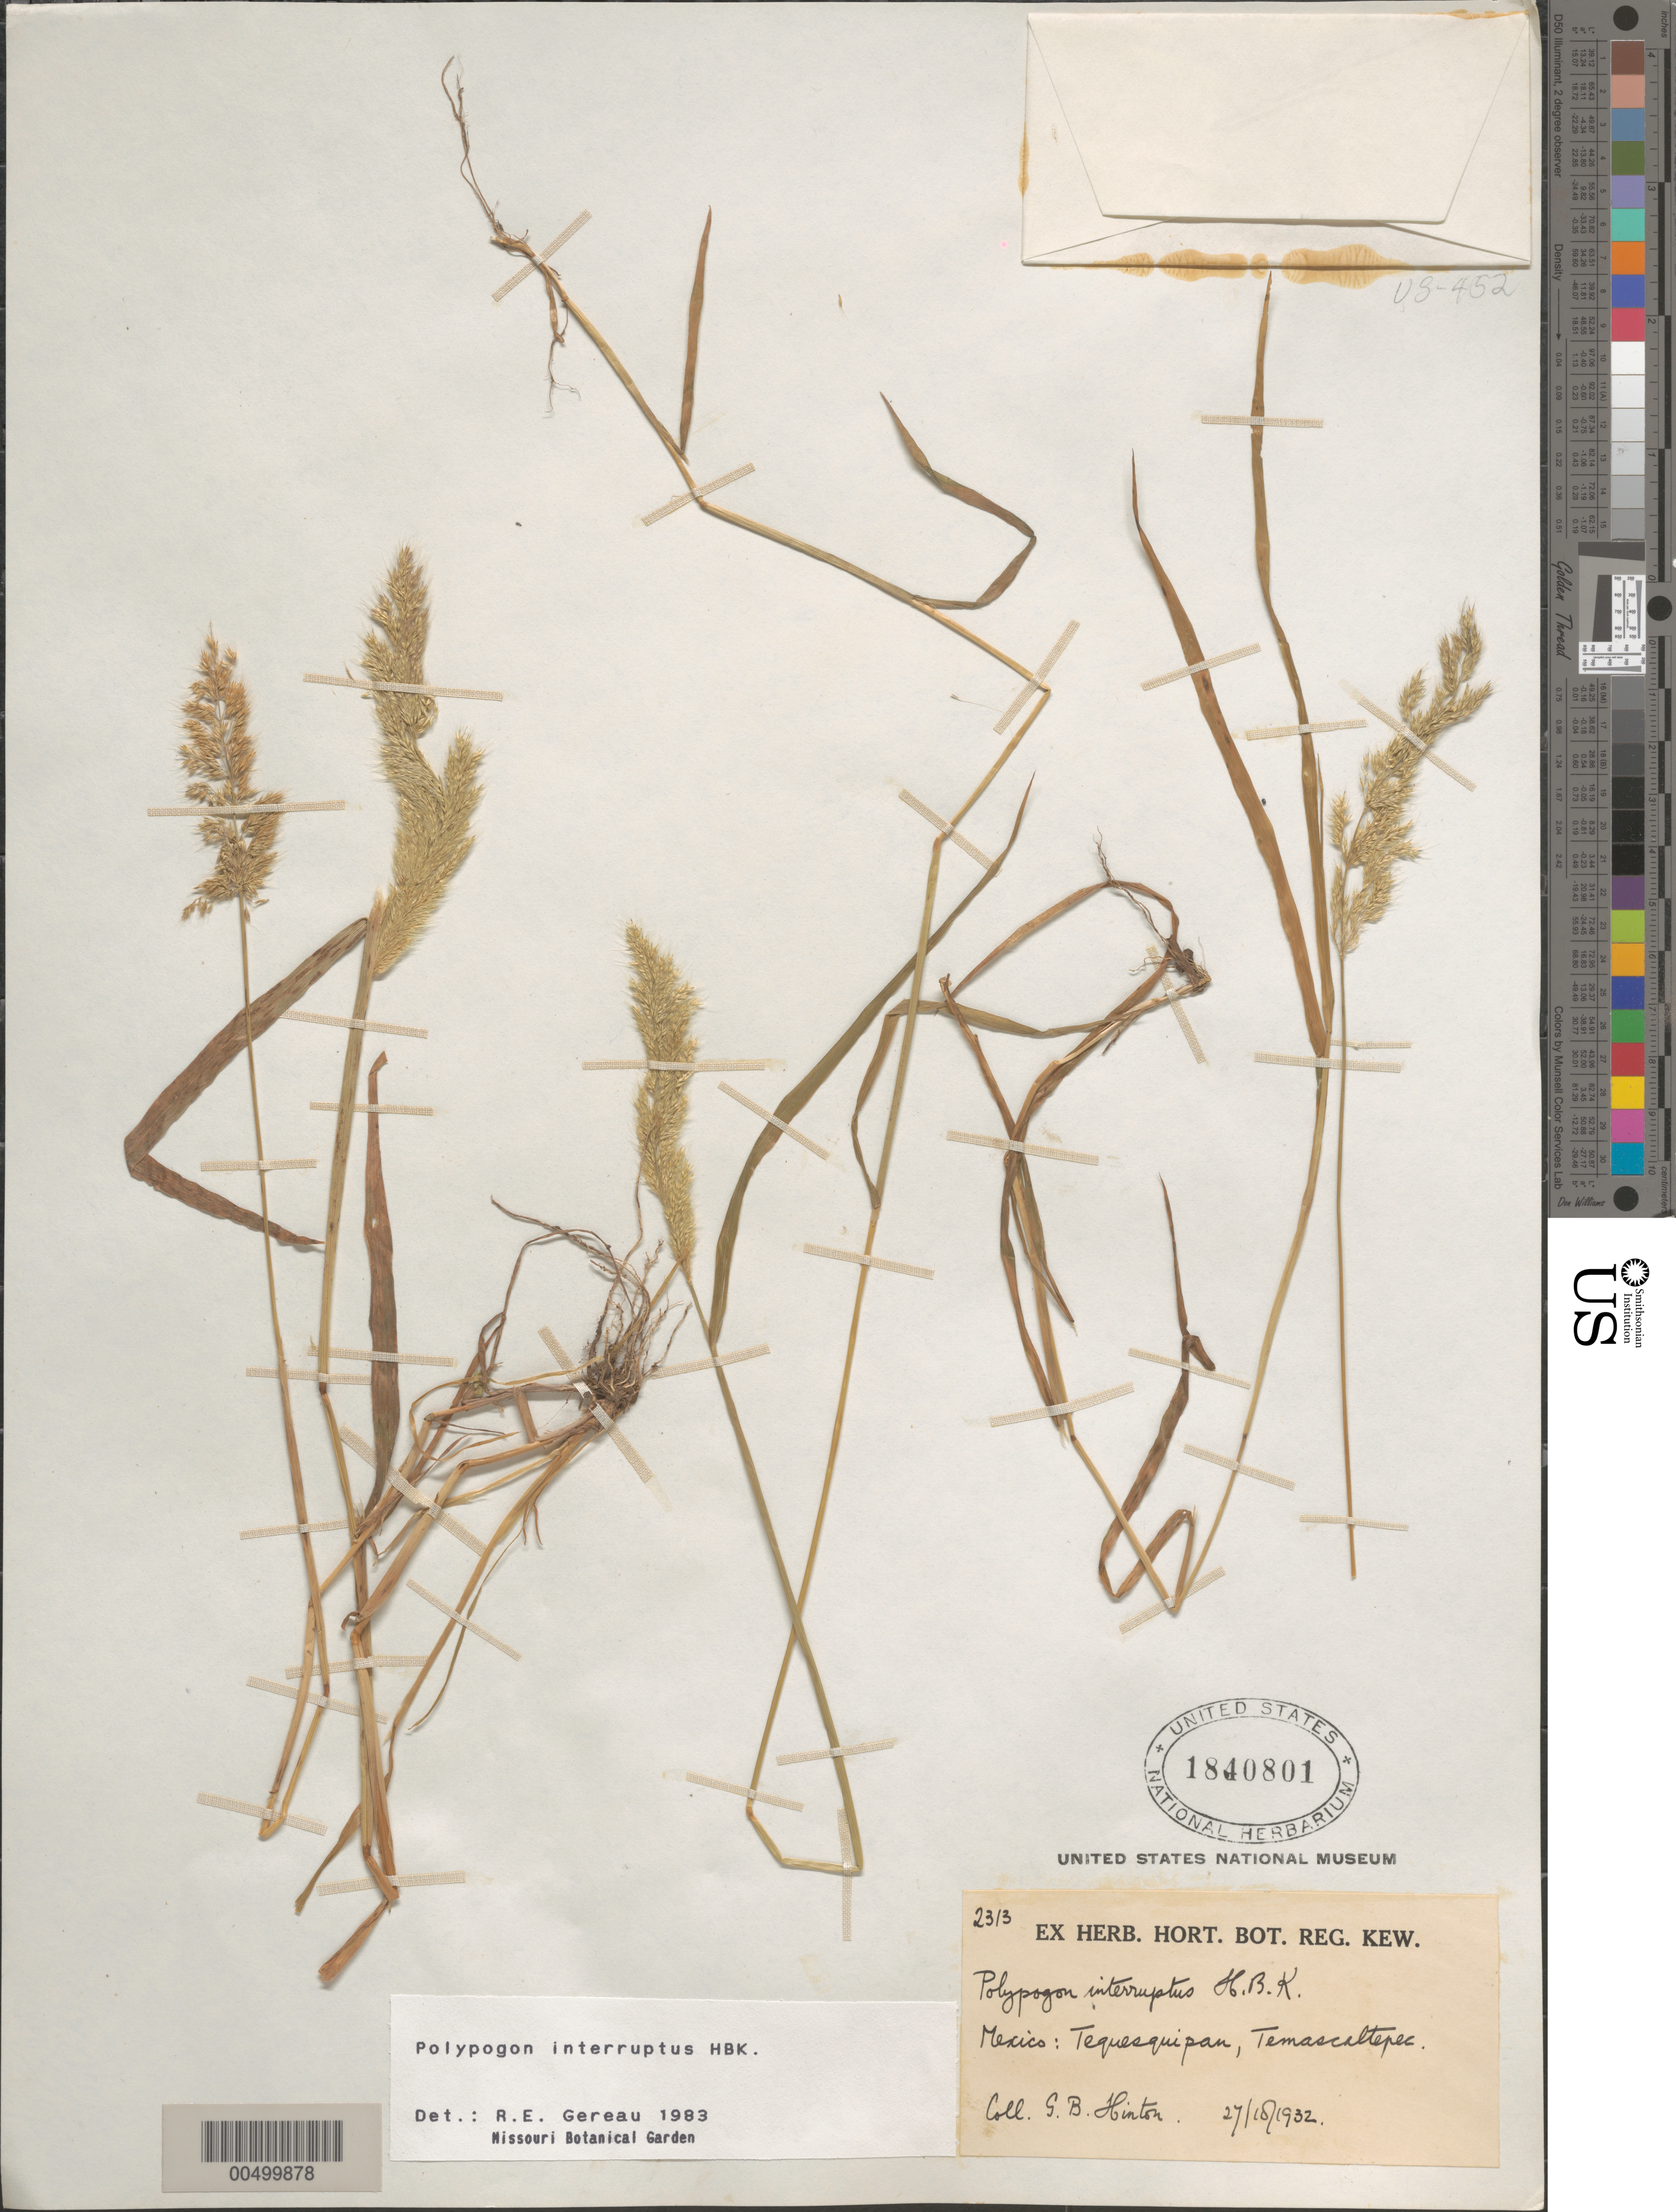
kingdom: Plantae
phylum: Tracheophyta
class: Liliopsida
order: Poales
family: Poaceae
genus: Polypogon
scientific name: Polypogon interruptus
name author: Kunth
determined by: Gereau, R. E.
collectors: G. B. Hinton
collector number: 2313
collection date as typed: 27 Oct 1932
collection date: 1932-10-27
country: Mexico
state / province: México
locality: Tequesquipan, Temascaltepec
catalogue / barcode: US 1840801